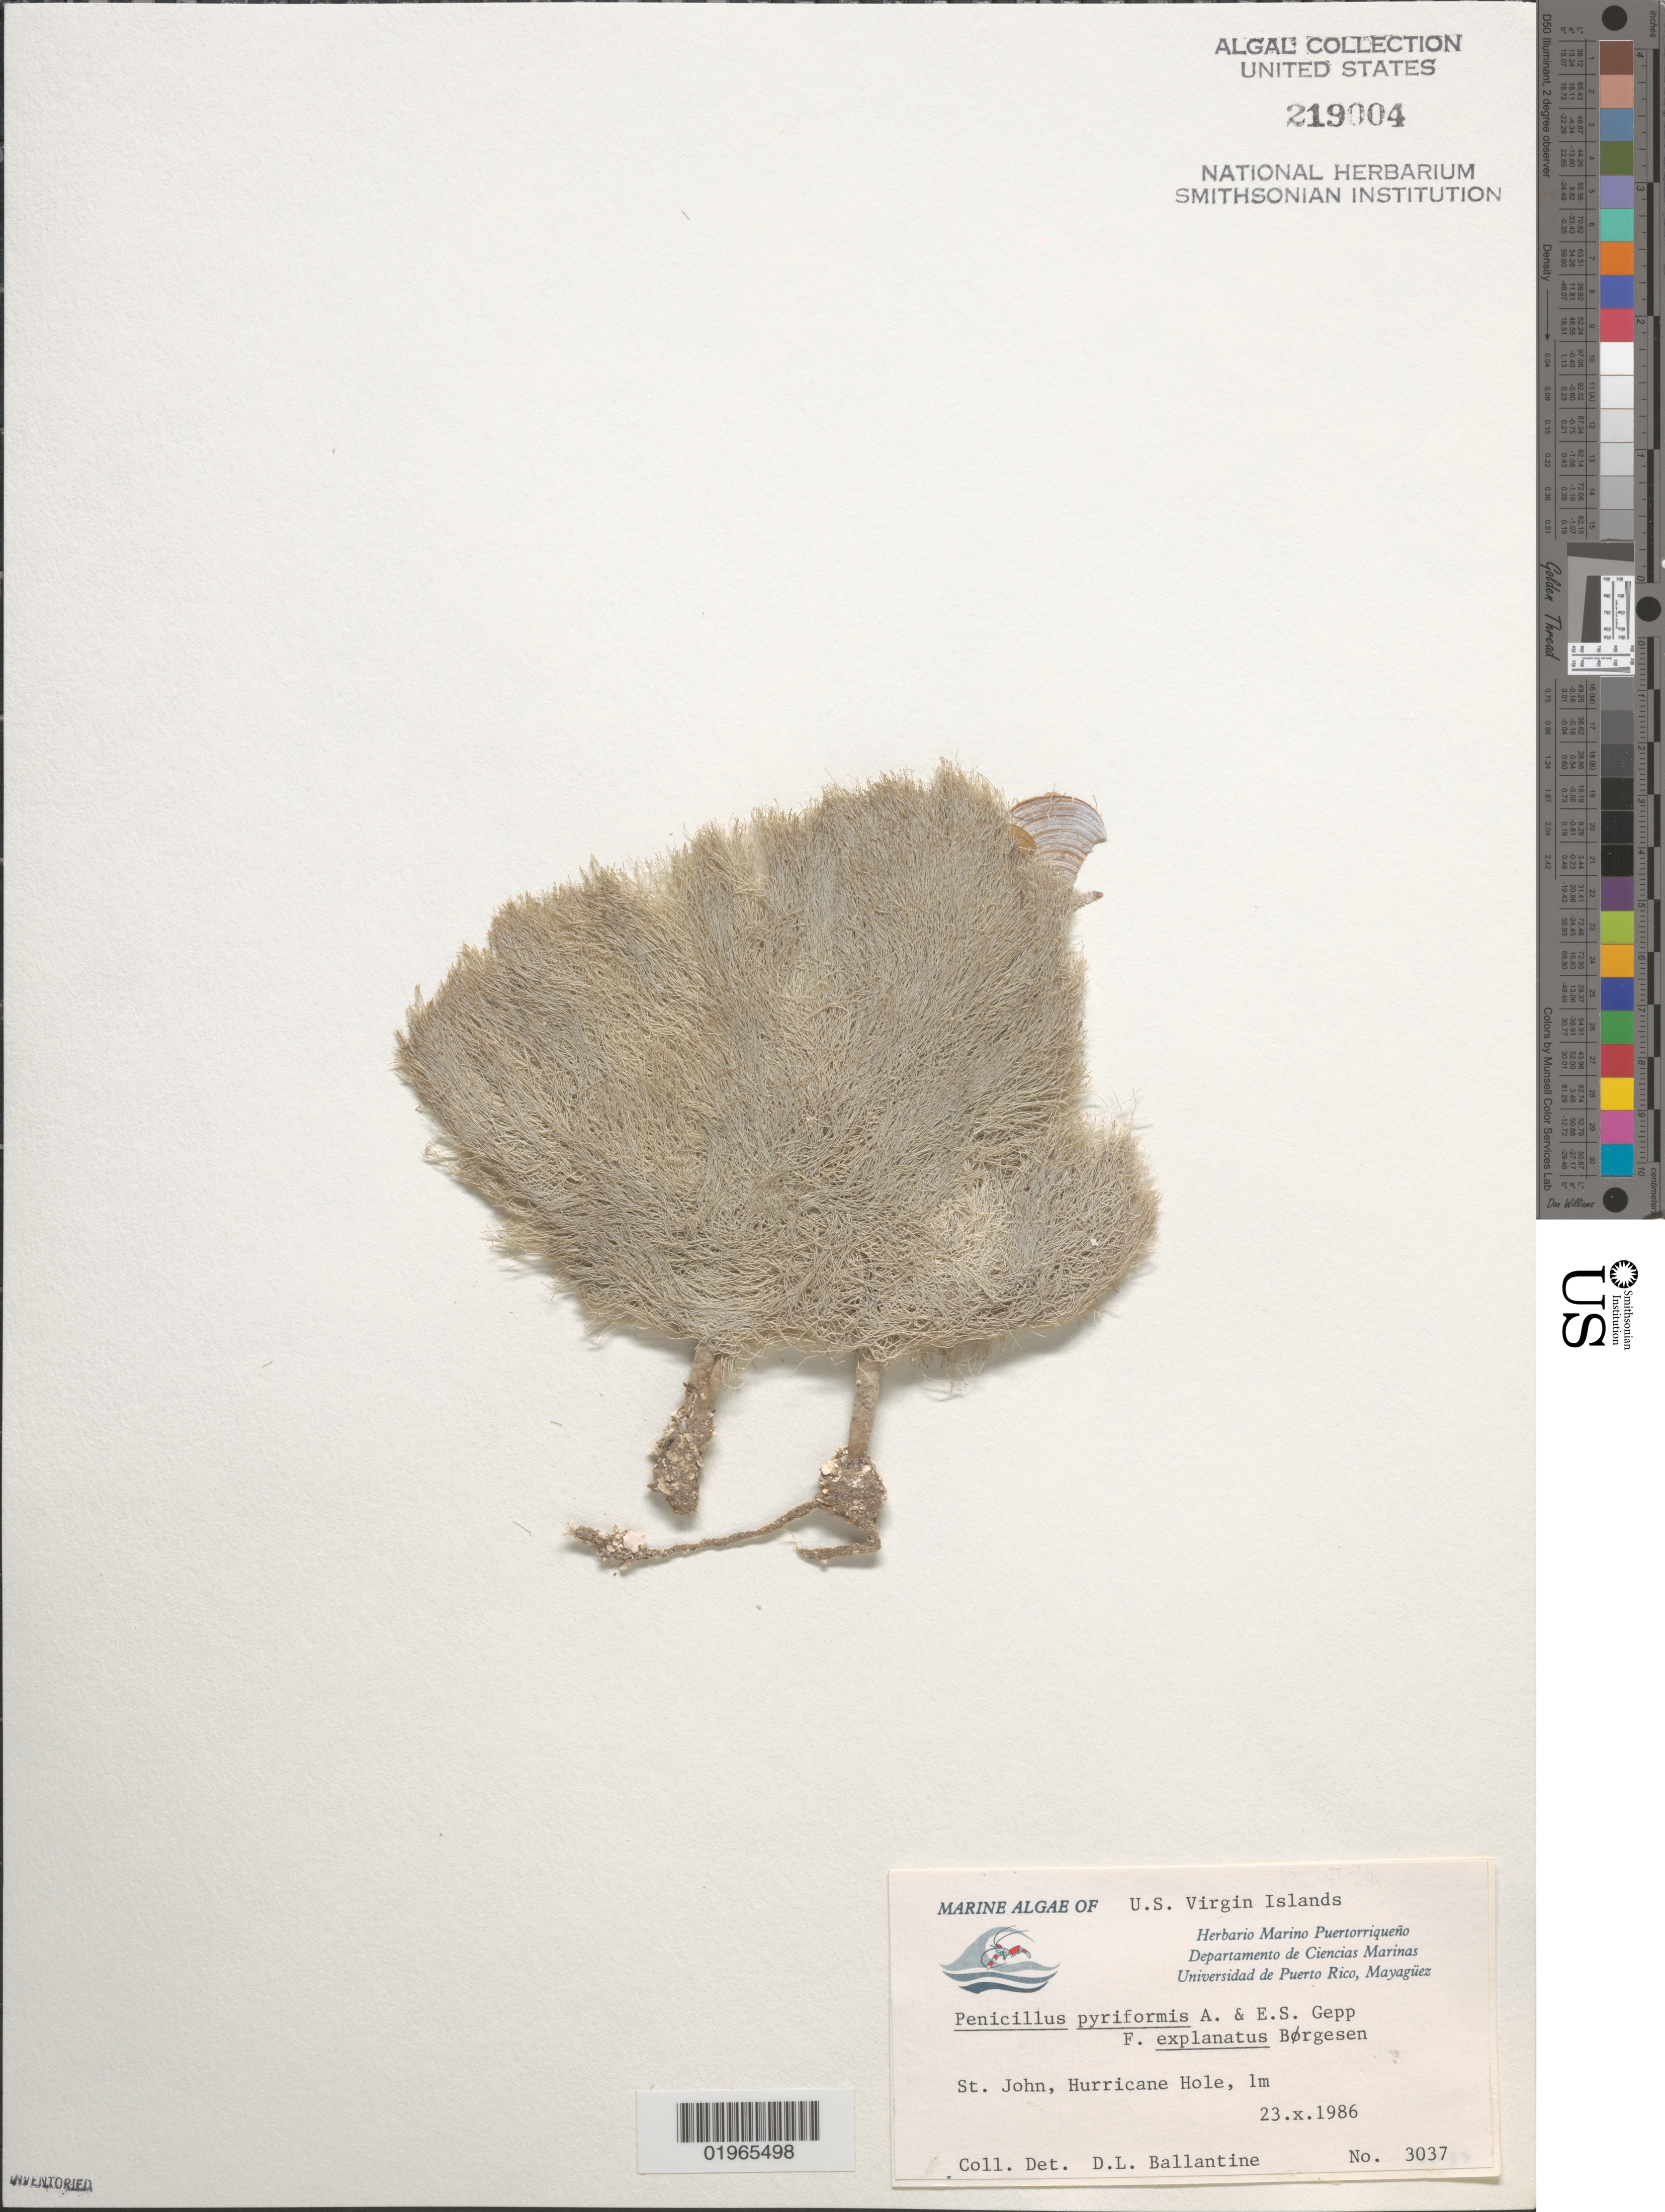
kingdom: Plantae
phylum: Chlorophyta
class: Ulvophyceae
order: Bryopsidales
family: Udoteaceae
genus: Penicillus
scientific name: Penicillus pyriformis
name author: A. Gepp & E. Gepp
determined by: Ballantine, D. L.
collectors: D.L. Ballantine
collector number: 3037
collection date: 1986-10-23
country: U.S. Virgin Islands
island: St. John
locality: Hurricane Hole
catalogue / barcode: US 219004